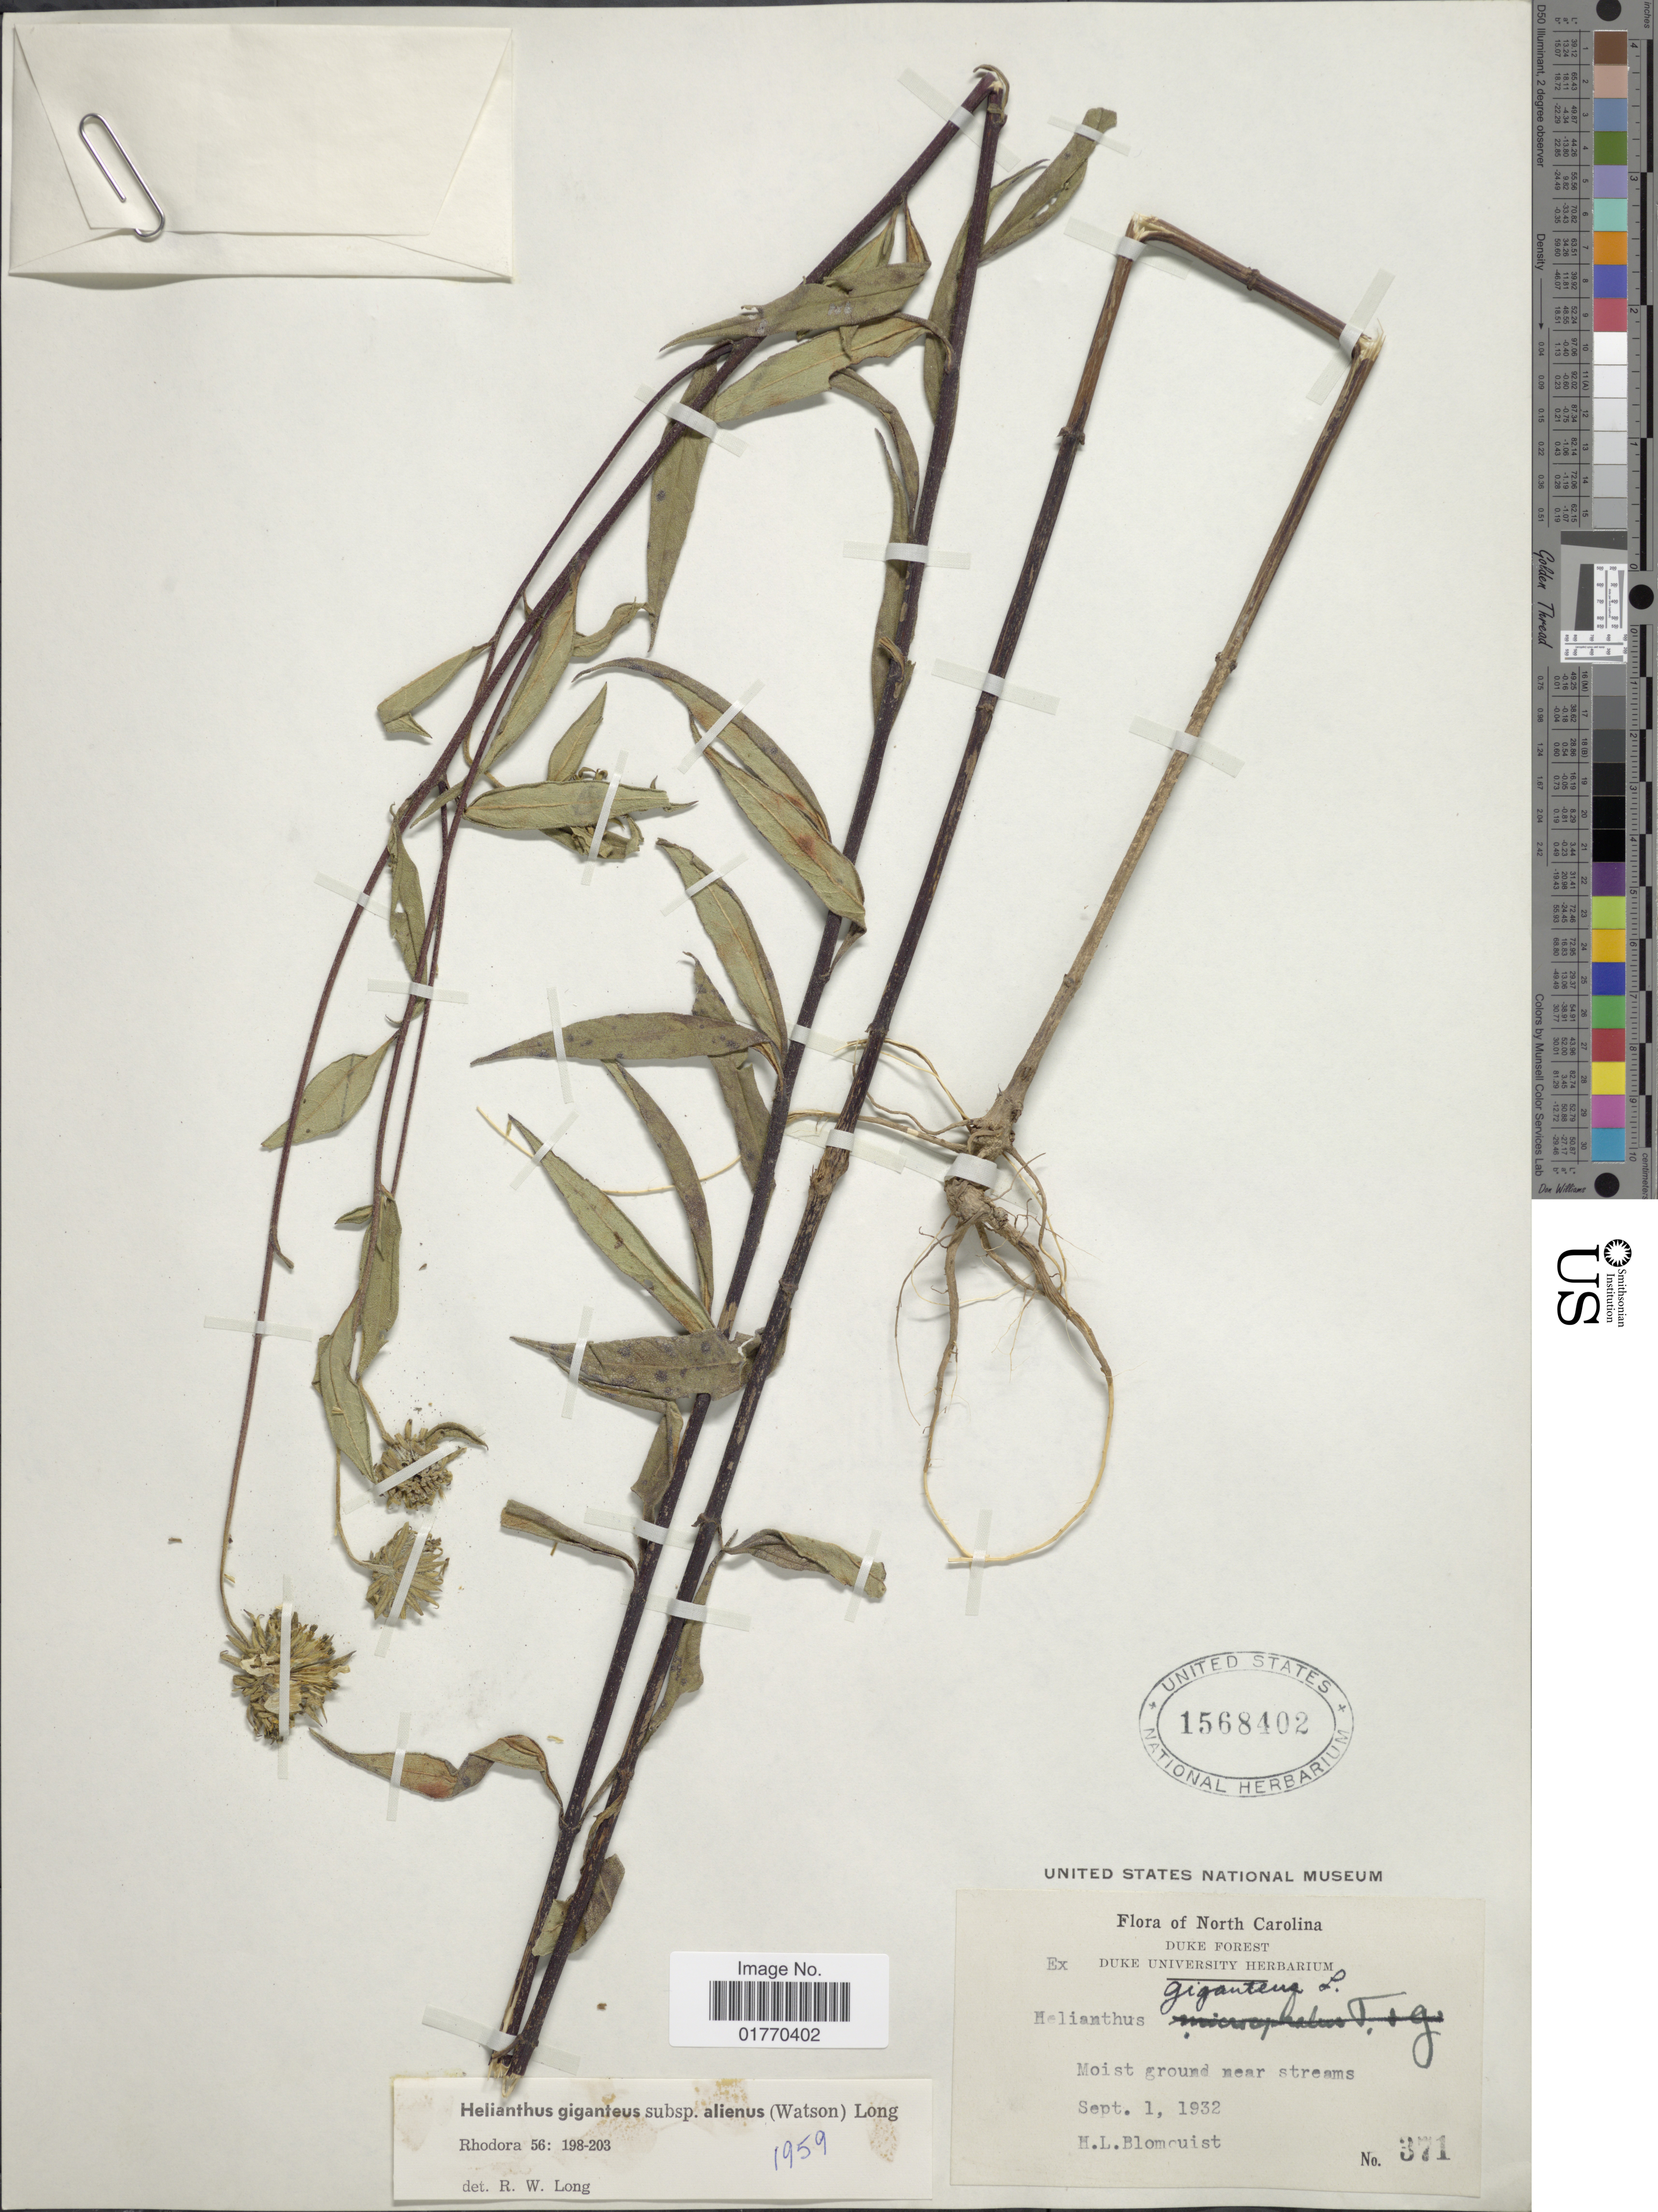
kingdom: Plantae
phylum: Tracheophyta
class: Magnoliopsida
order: Asterales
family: Asteraceae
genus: Helianthus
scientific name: Helianthus giganteus subsp. alienus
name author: (E. Watson) R.W. Long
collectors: H. Blomquist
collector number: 371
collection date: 1932-09-01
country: United States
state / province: North Carolina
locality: Duke Forest, Moist ground near streams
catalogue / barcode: US 1568402